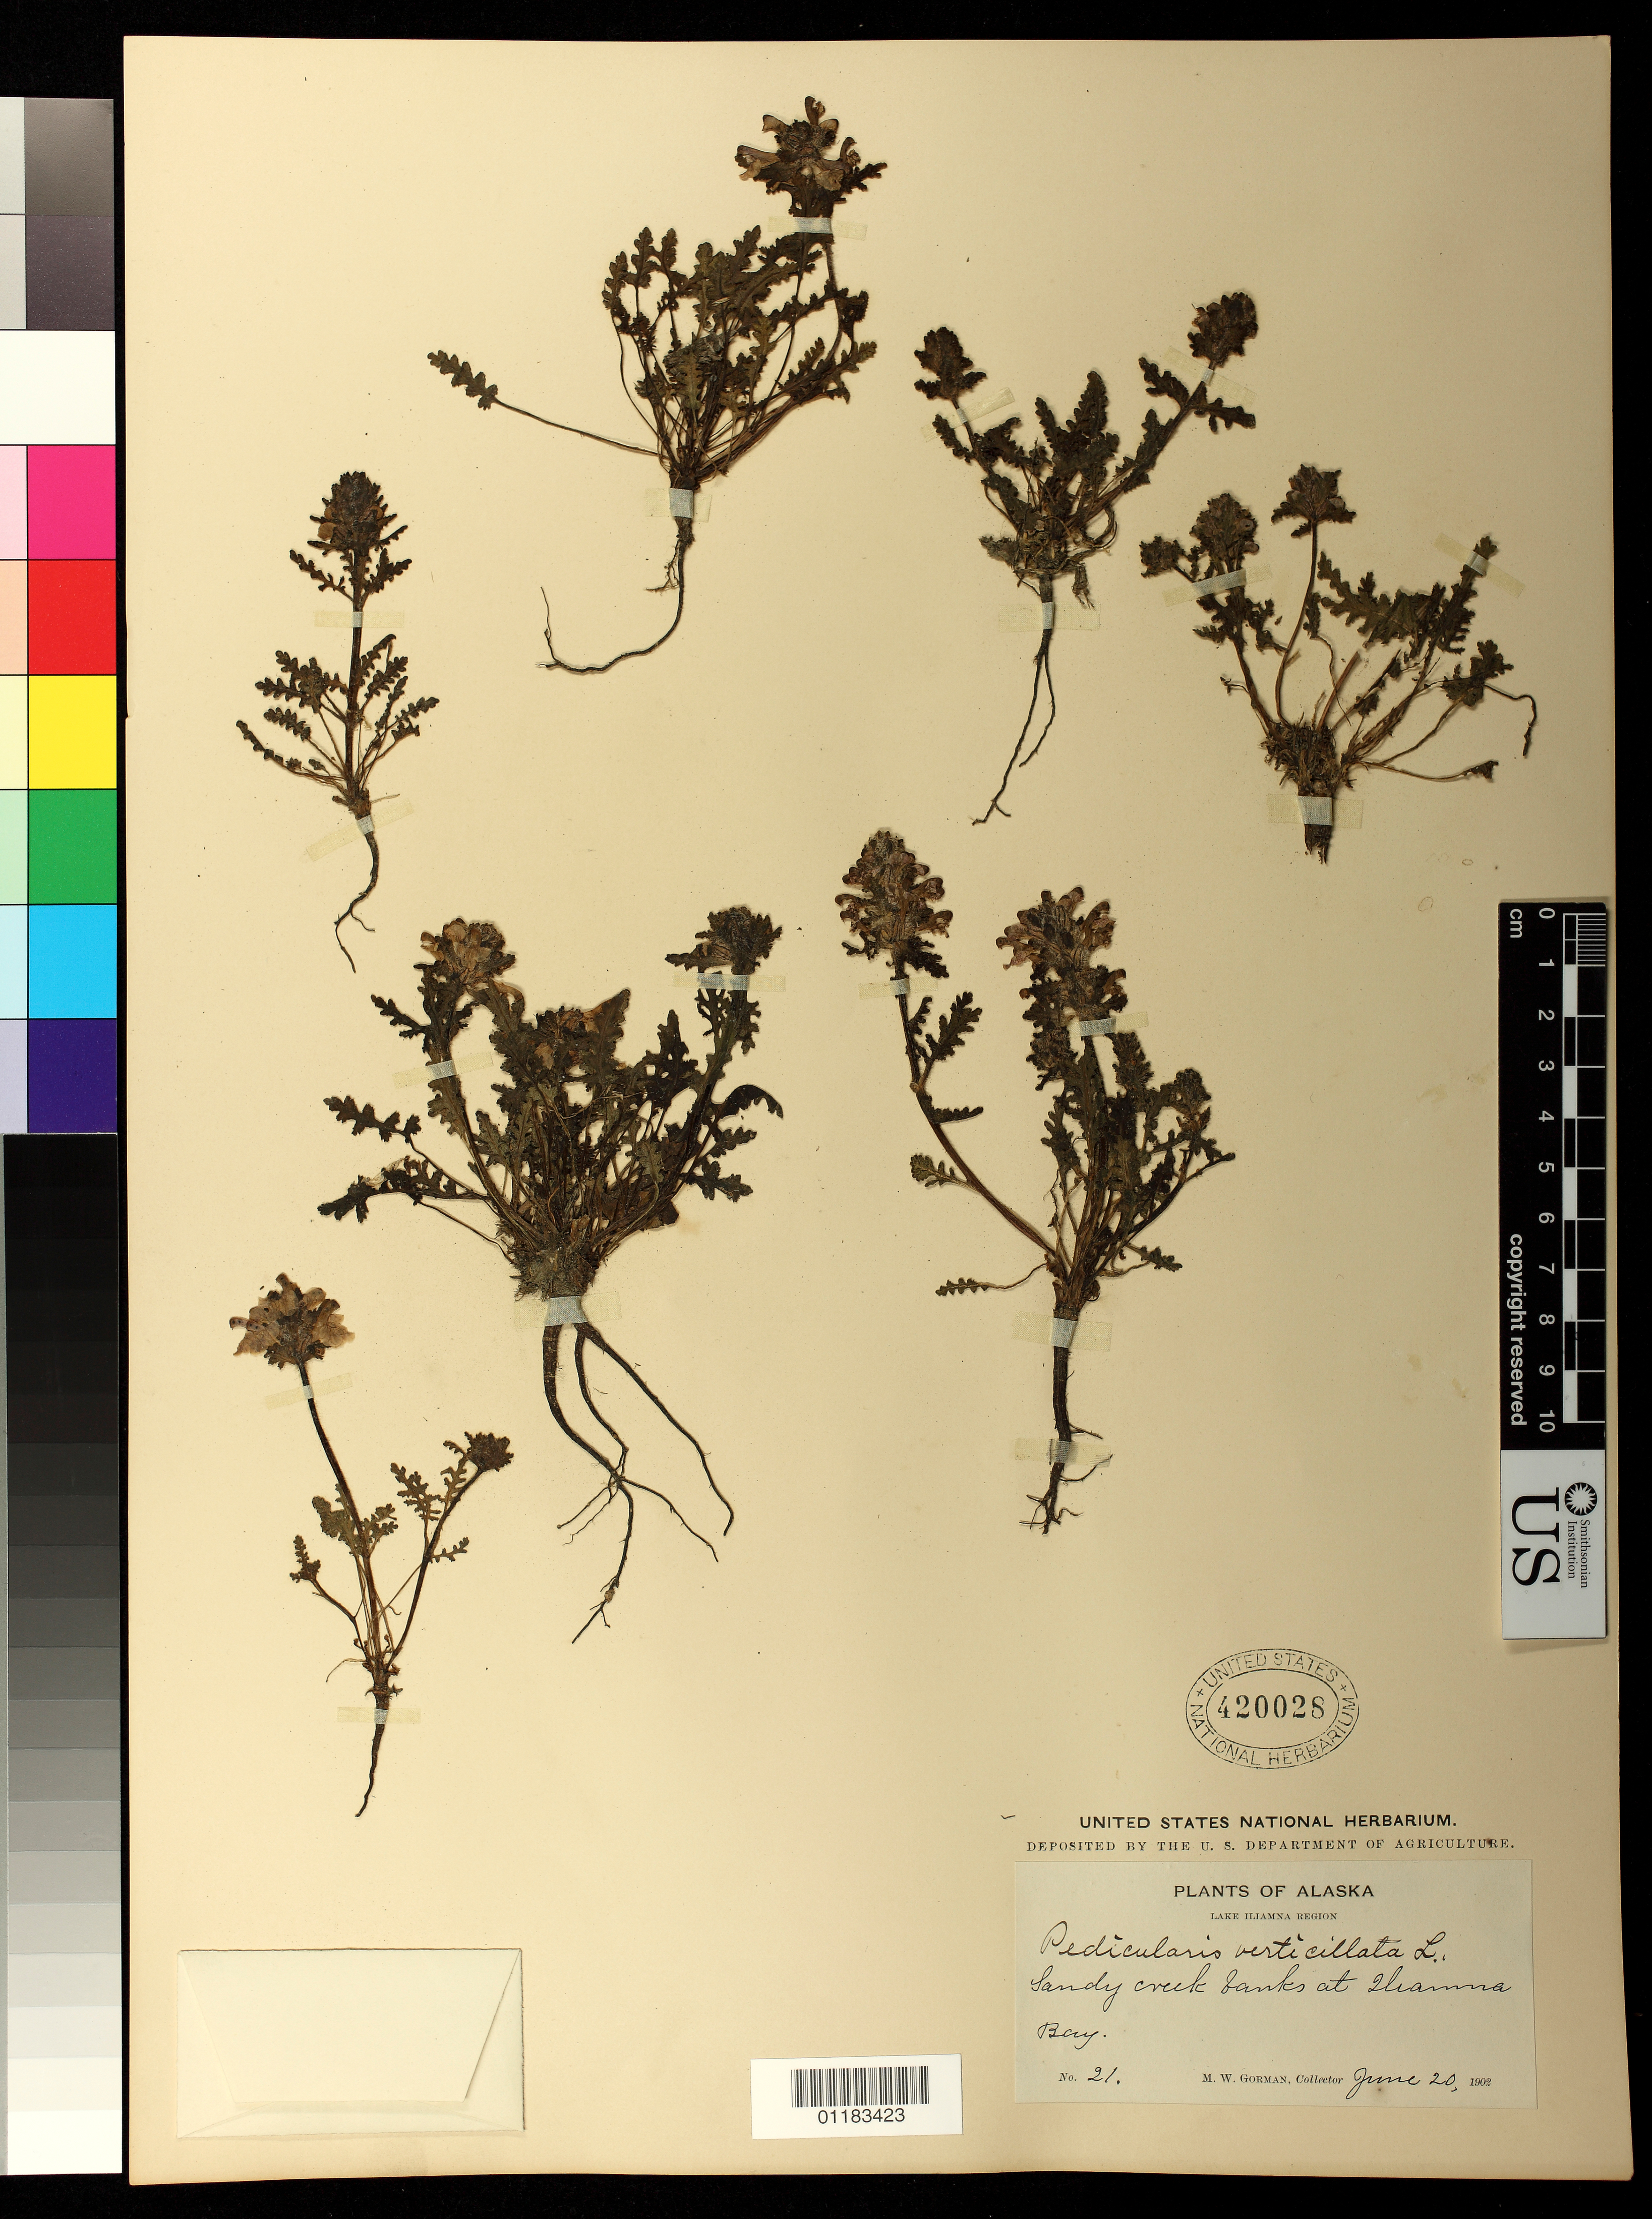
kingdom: Plantae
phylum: Tracheophyta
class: Magnoliopsida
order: Lamiales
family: Orobanchaceae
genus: Pedicularis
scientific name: Pedicularis verticillata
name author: L.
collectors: M. W. Gorman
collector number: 21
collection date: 1902-06-20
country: United States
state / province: Alaska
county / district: Lake and Peninsula Borough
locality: Sandy creek banks at Iliamna Bay.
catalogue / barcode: US 420028